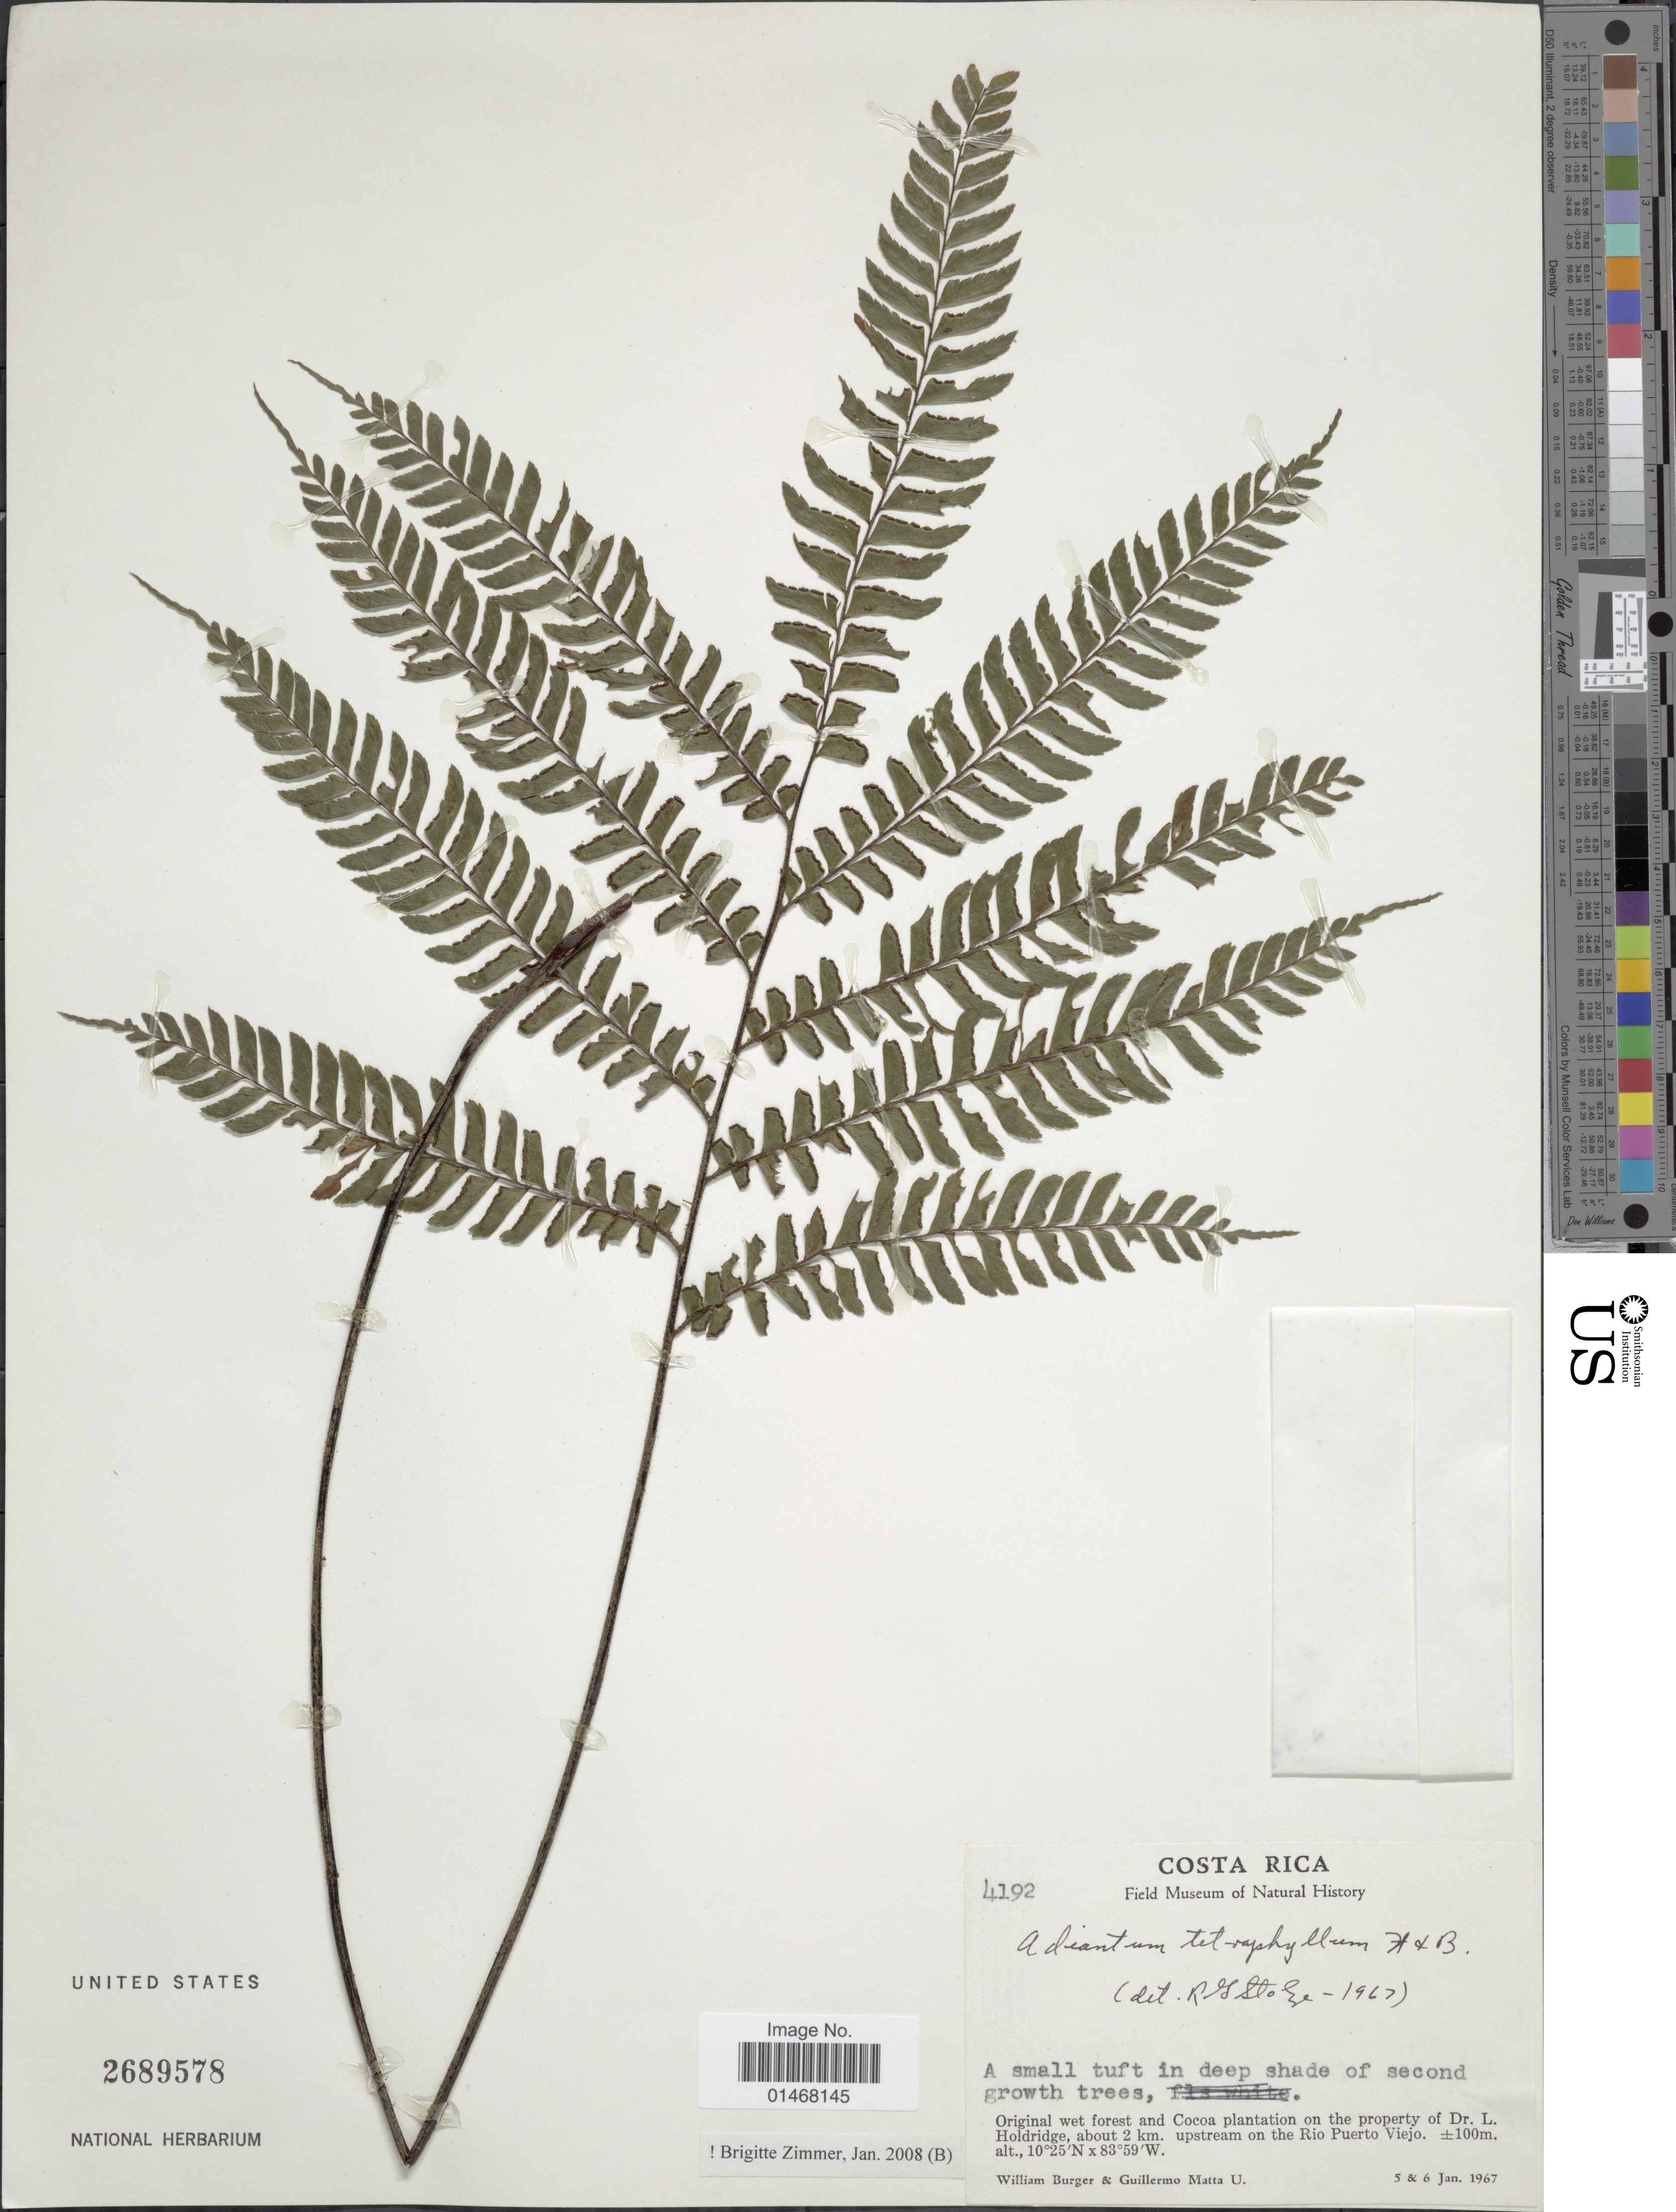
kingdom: Plantae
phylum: Tracheophyta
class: Polypodiopsida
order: Polypodiales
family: Pteridaceae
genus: Adiantum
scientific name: Adiantum tetraphyllum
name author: Humb. & Bonpl. ex Willd.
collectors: W. Burger & G. Matta U.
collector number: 4192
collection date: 1967-01-05/1967-01-06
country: Costa Rica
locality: About 2 km upstream on the Rio Puerto Viejo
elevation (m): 100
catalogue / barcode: US 2689578